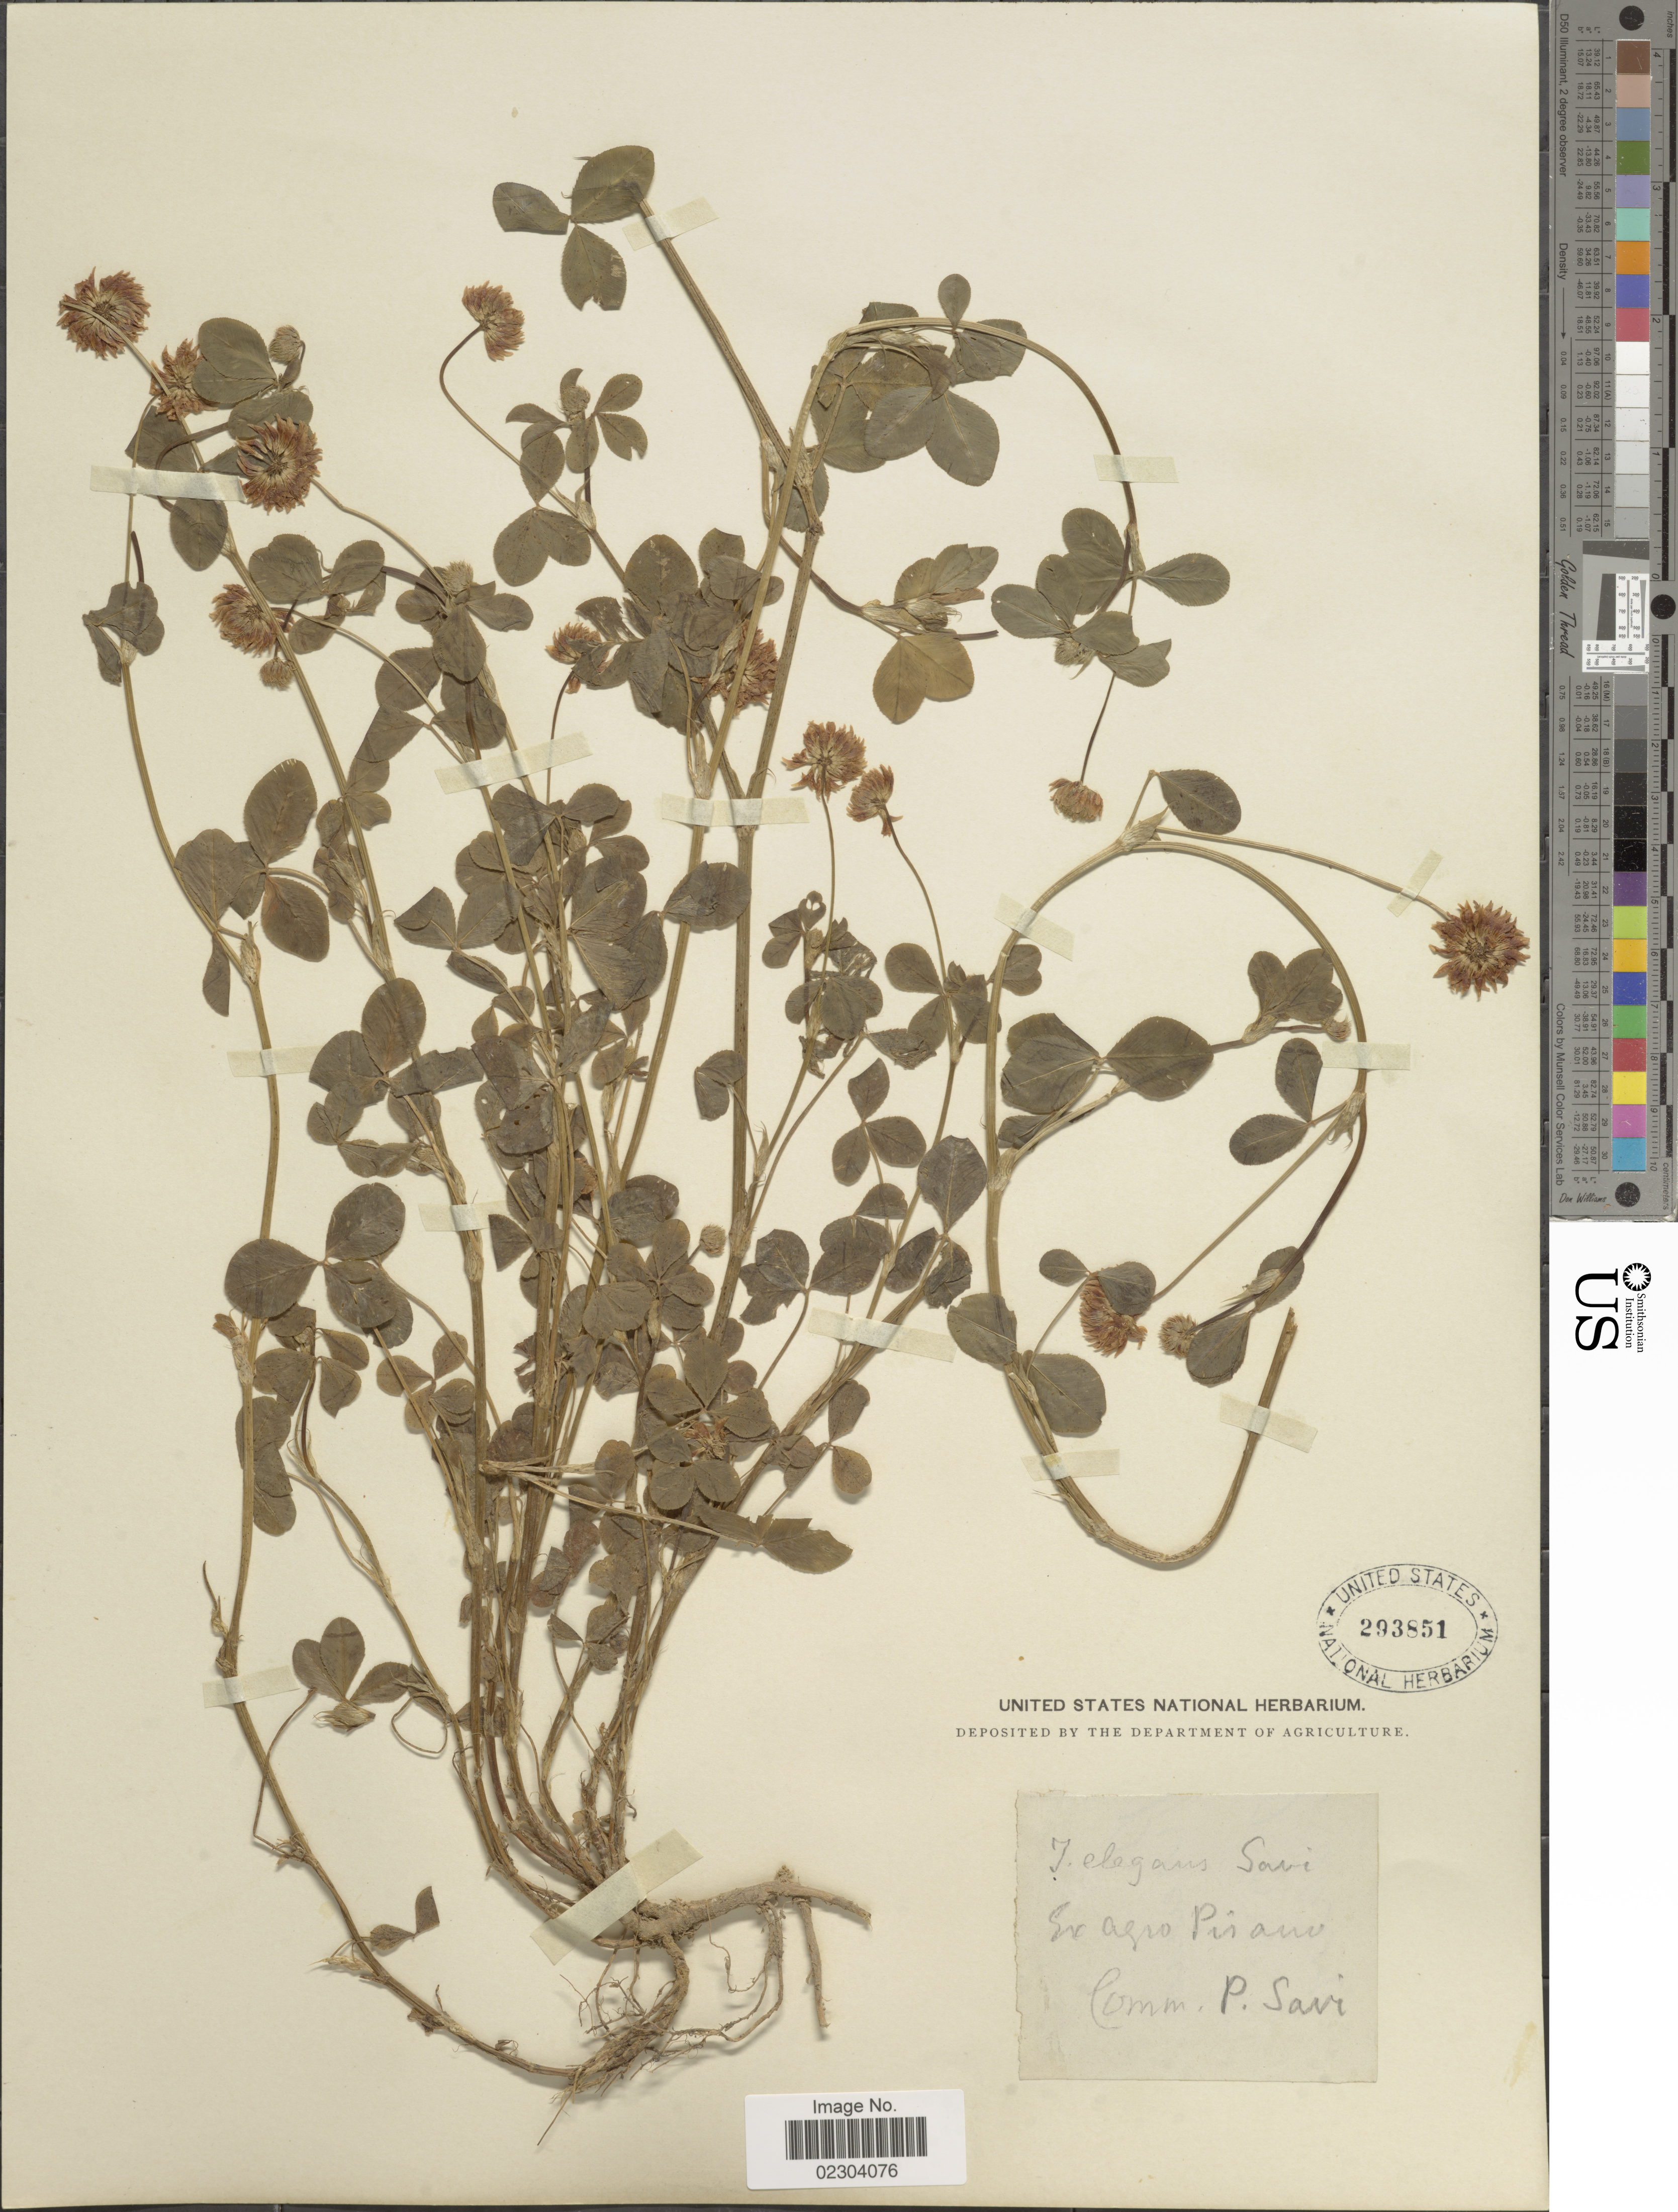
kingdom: Plantae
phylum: Tracheophyta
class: Magnoliopsida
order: Fabales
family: Fabaceae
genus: Trifolium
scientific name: Trifolium elegans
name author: Savi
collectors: P. Savi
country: Italy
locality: En agro Pisano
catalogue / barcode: US 293851